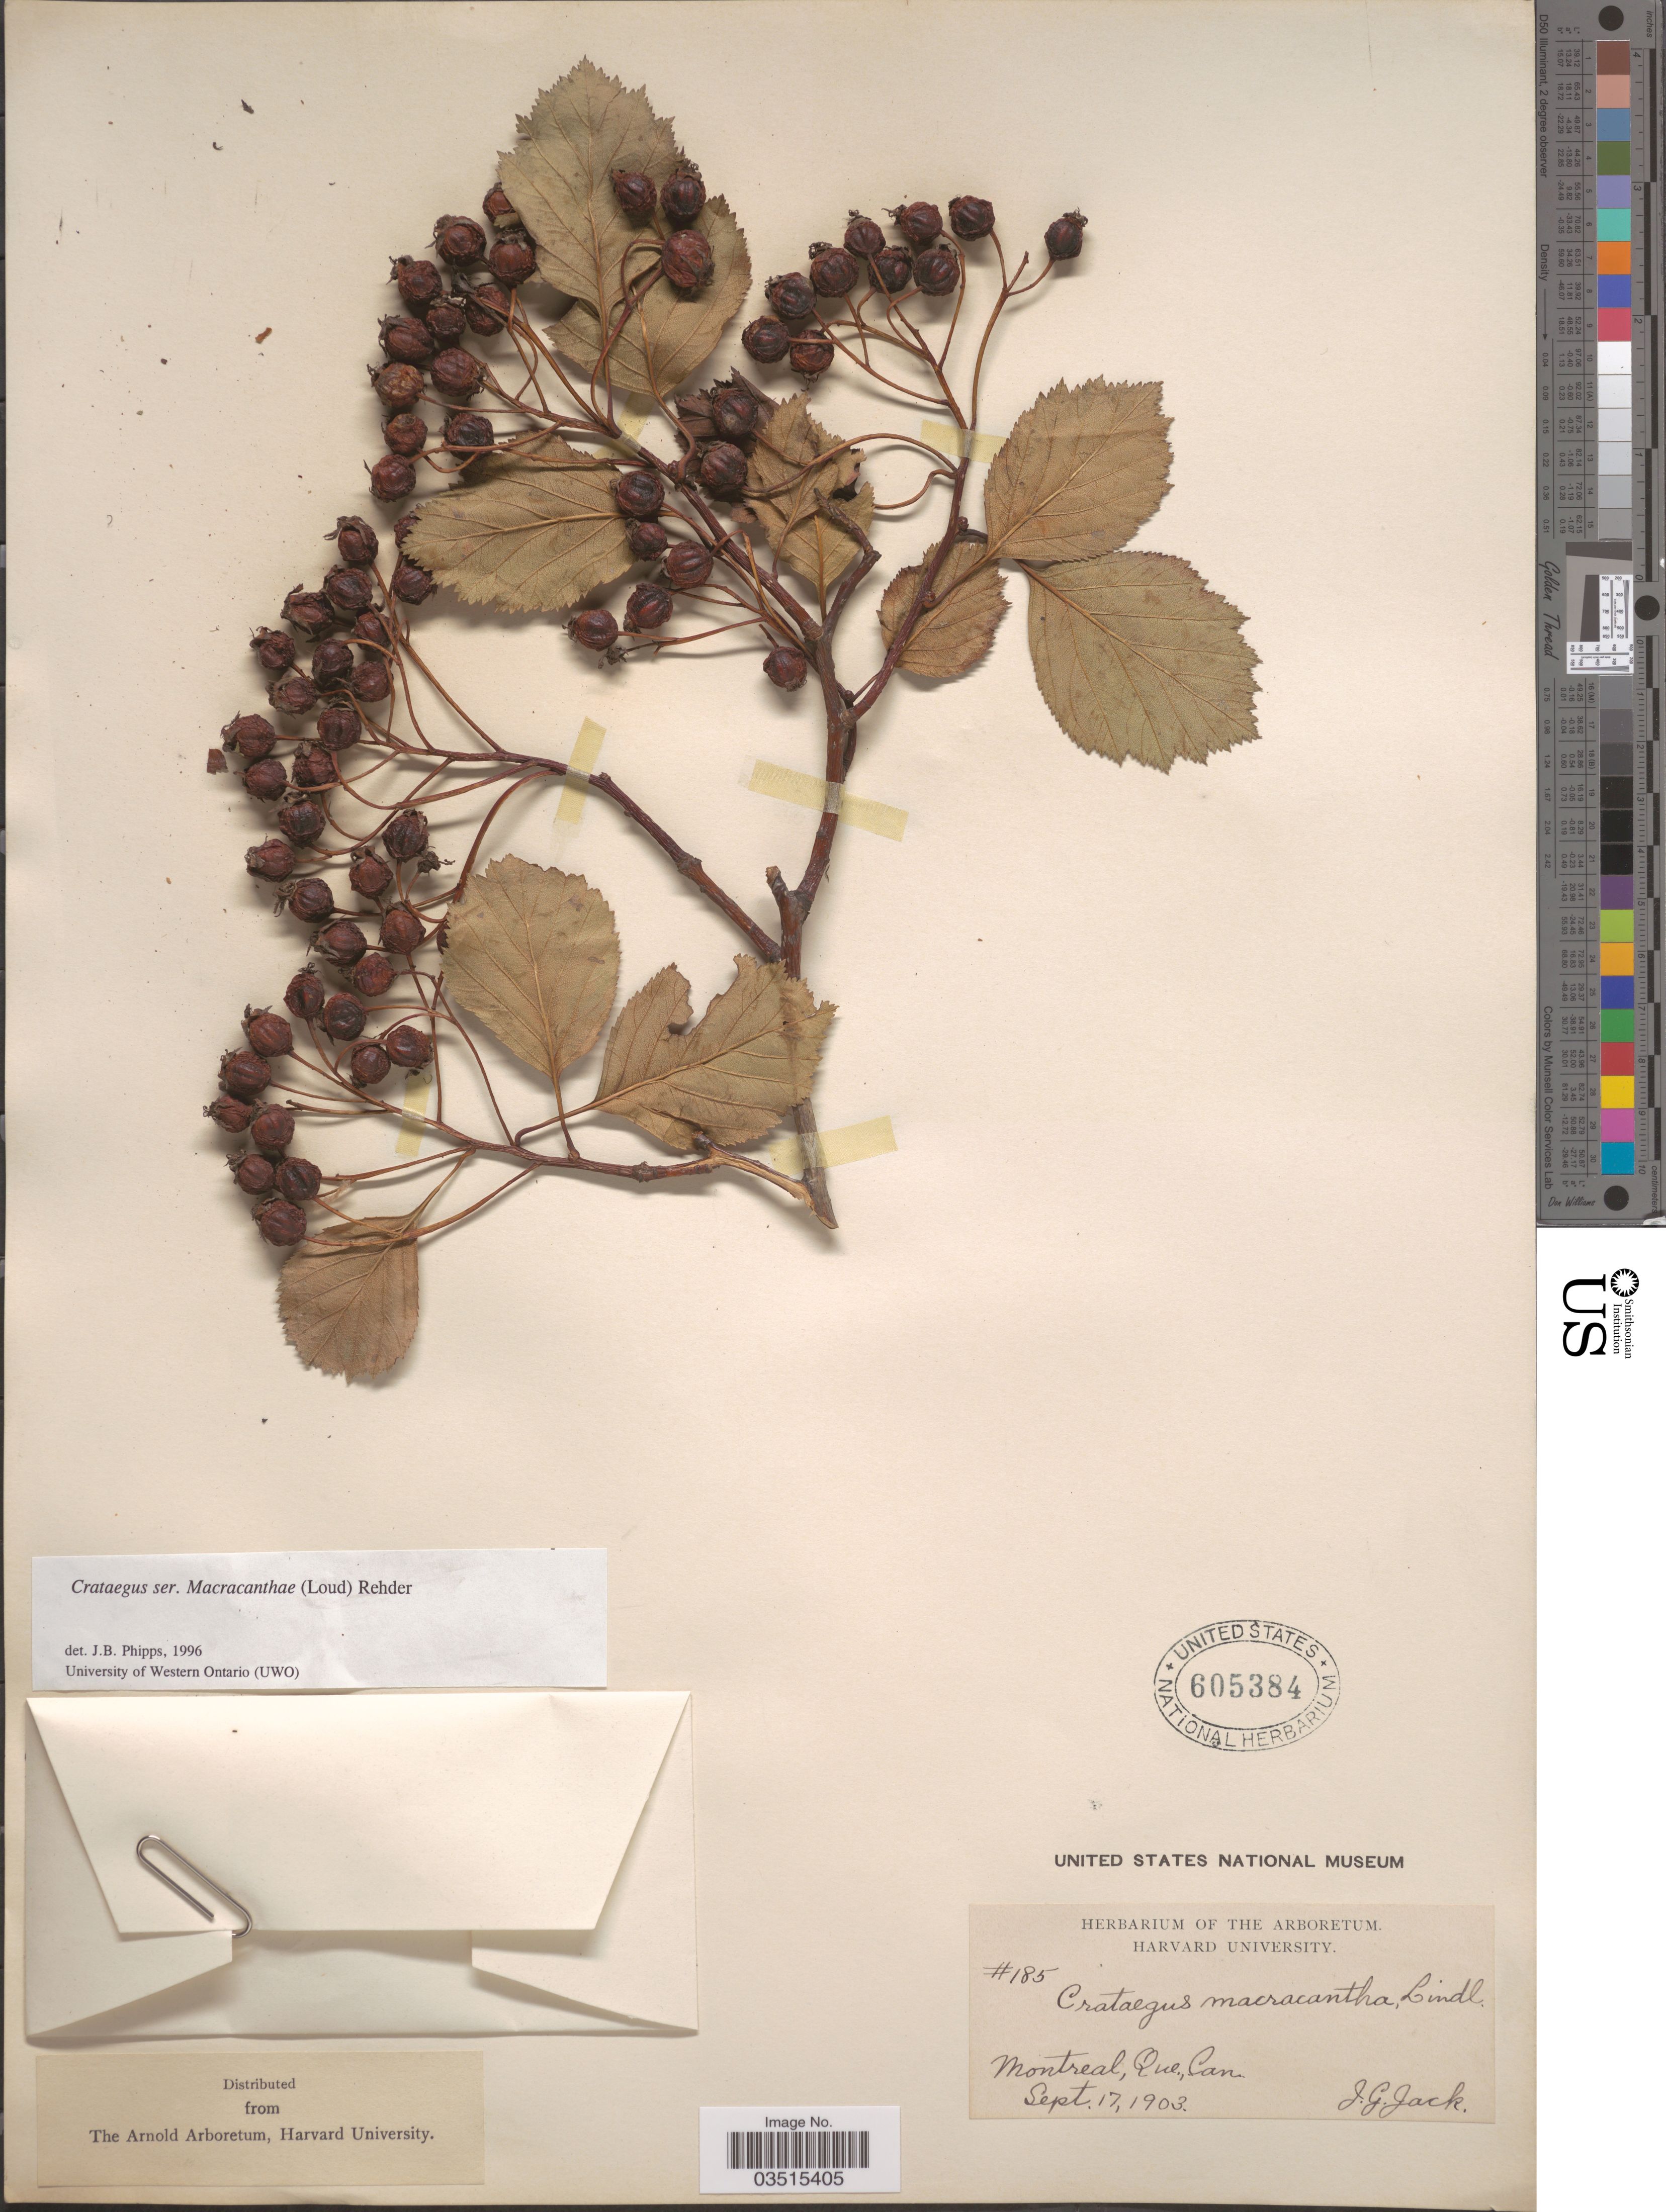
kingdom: Plantae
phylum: Tracheophyta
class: Magnoliopsida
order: Rosales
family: Rosaceae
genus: Crataegus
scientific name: Crataegus macracantha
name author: (Lindl.) Lodd. ex Loudon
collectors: J. G. Jack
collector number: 185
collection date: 1903-09-17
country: Canada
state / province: Quebec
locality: Montreal.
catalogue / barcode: US 605384